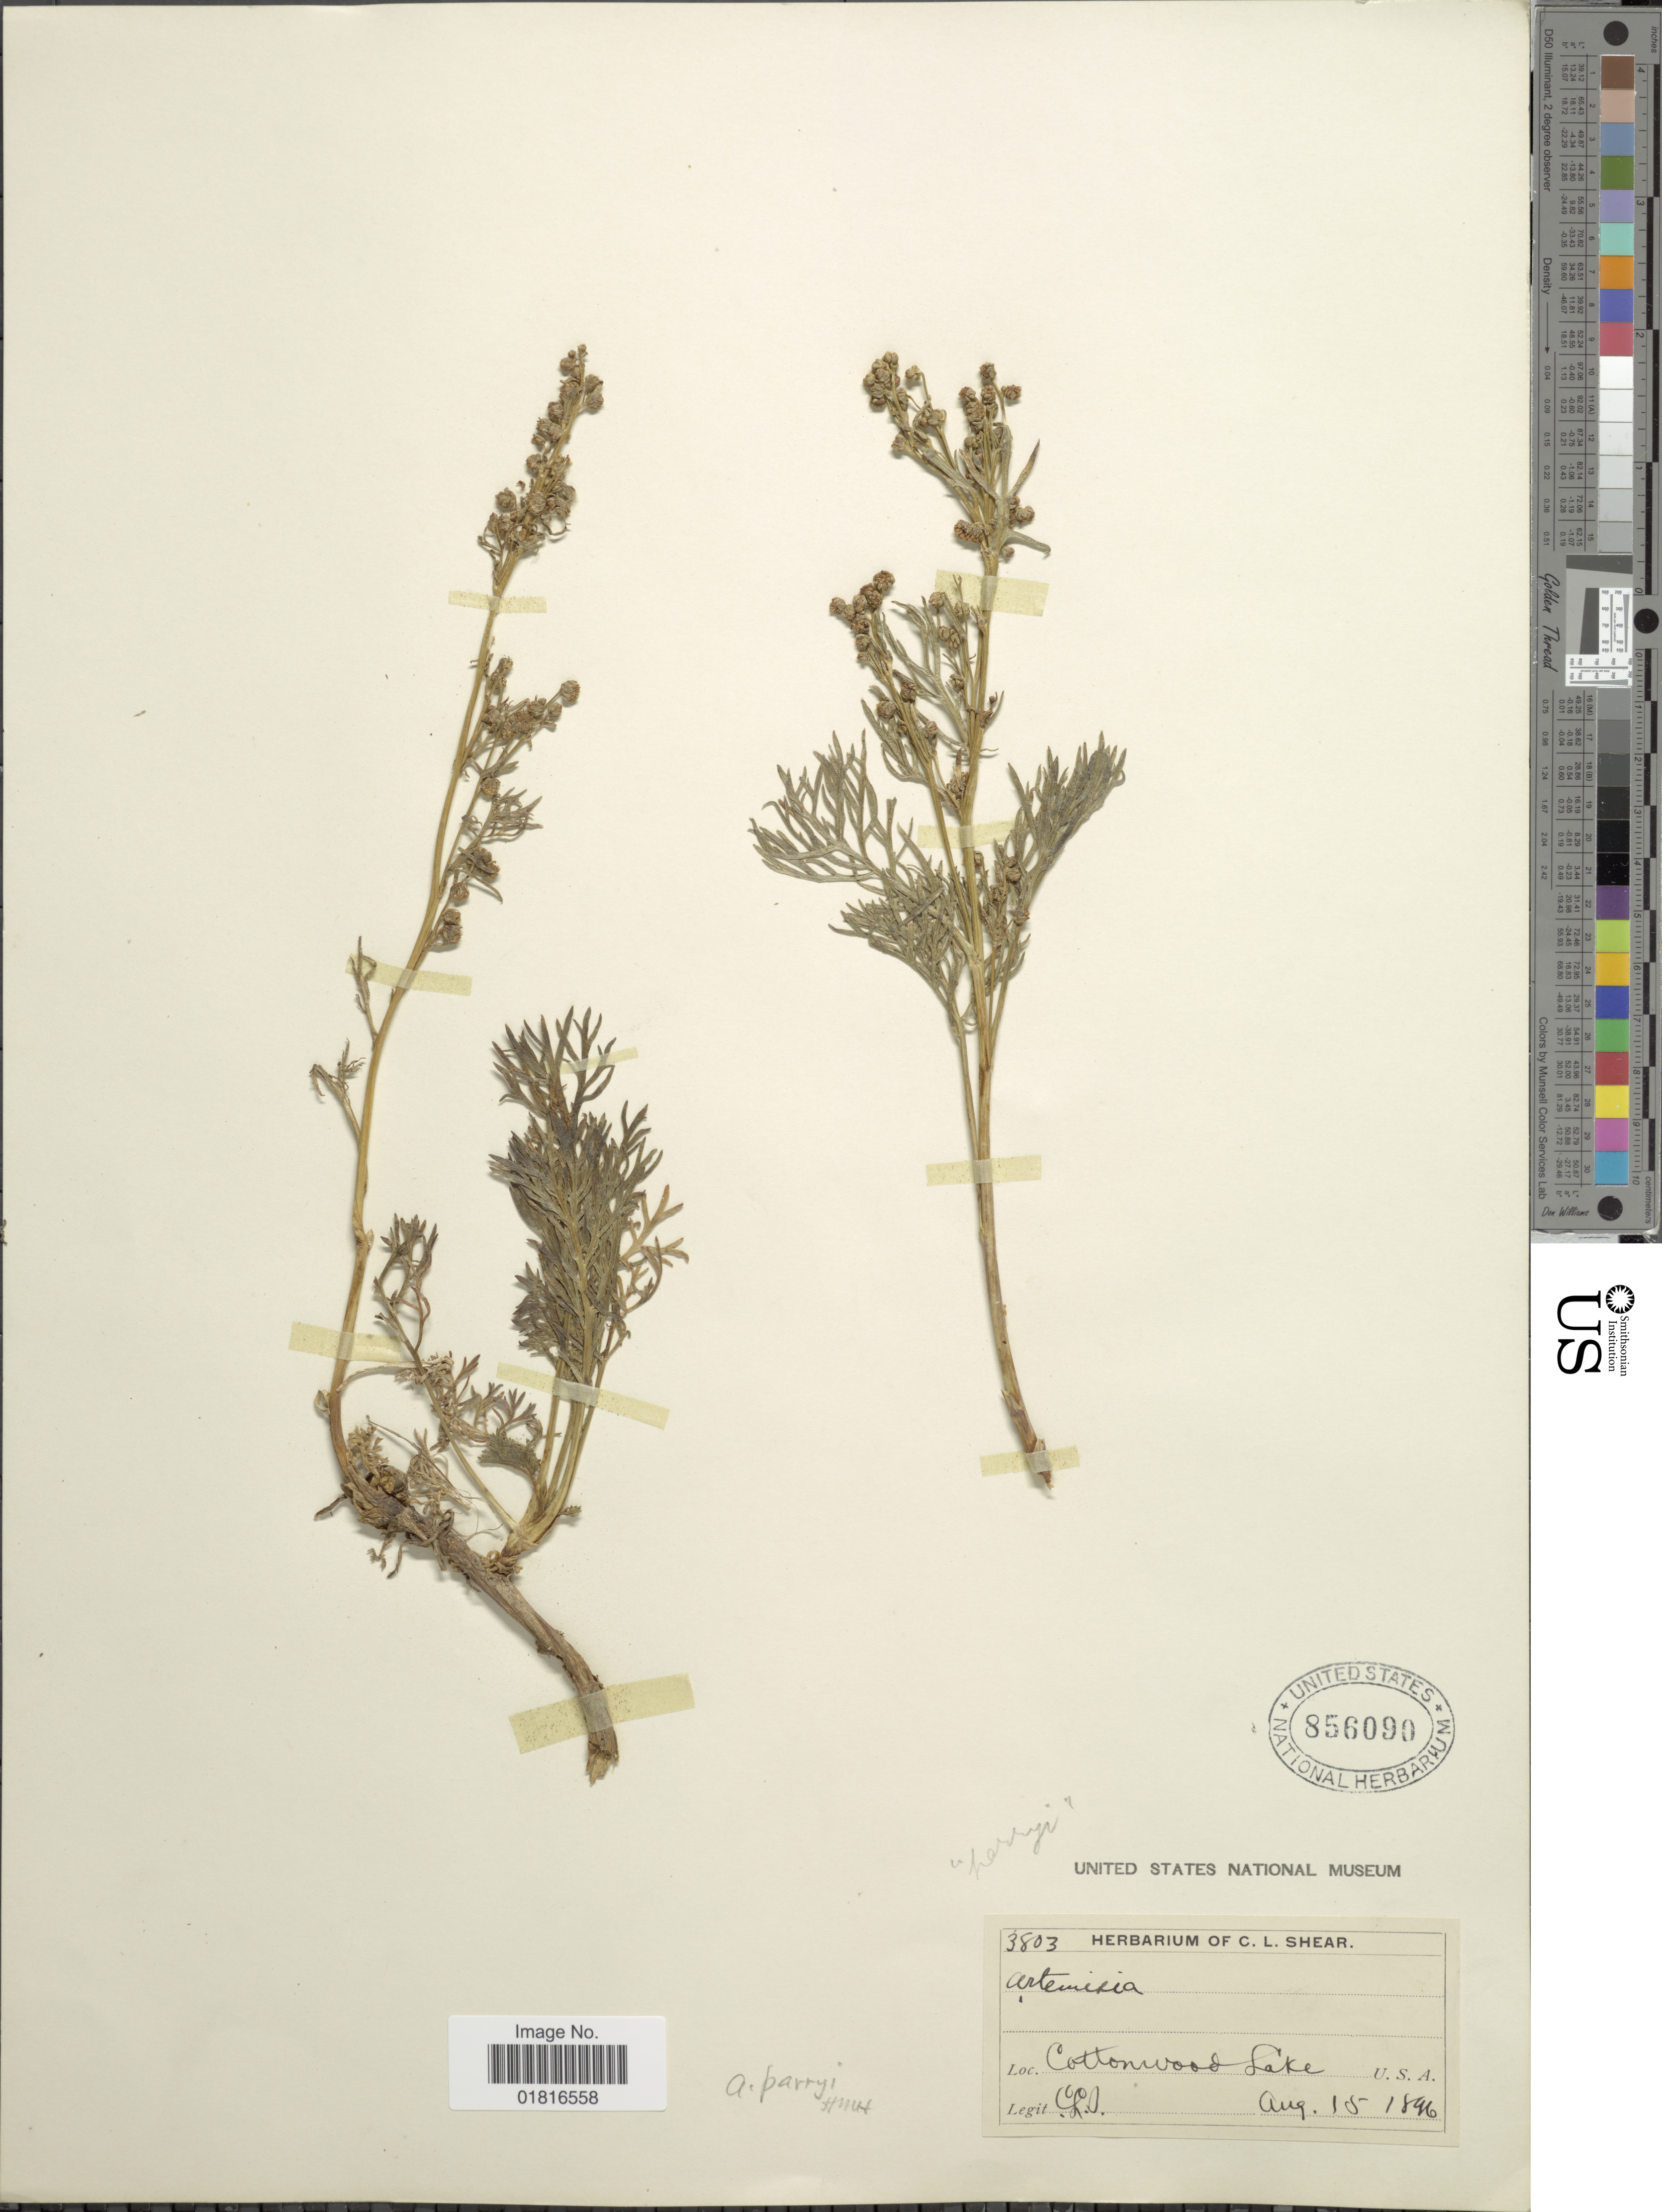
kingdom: Plantae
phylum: Tracheophyta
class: Magnoliopsida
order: Asterales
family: Asteraceae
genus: Artemisia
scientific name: Artemisia parryi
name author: A. Gray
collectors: C. L. Shear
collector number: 3803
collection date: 1896-08-15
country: United States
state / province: Colorado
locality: Cottonwood Lake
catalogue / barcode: US 856090